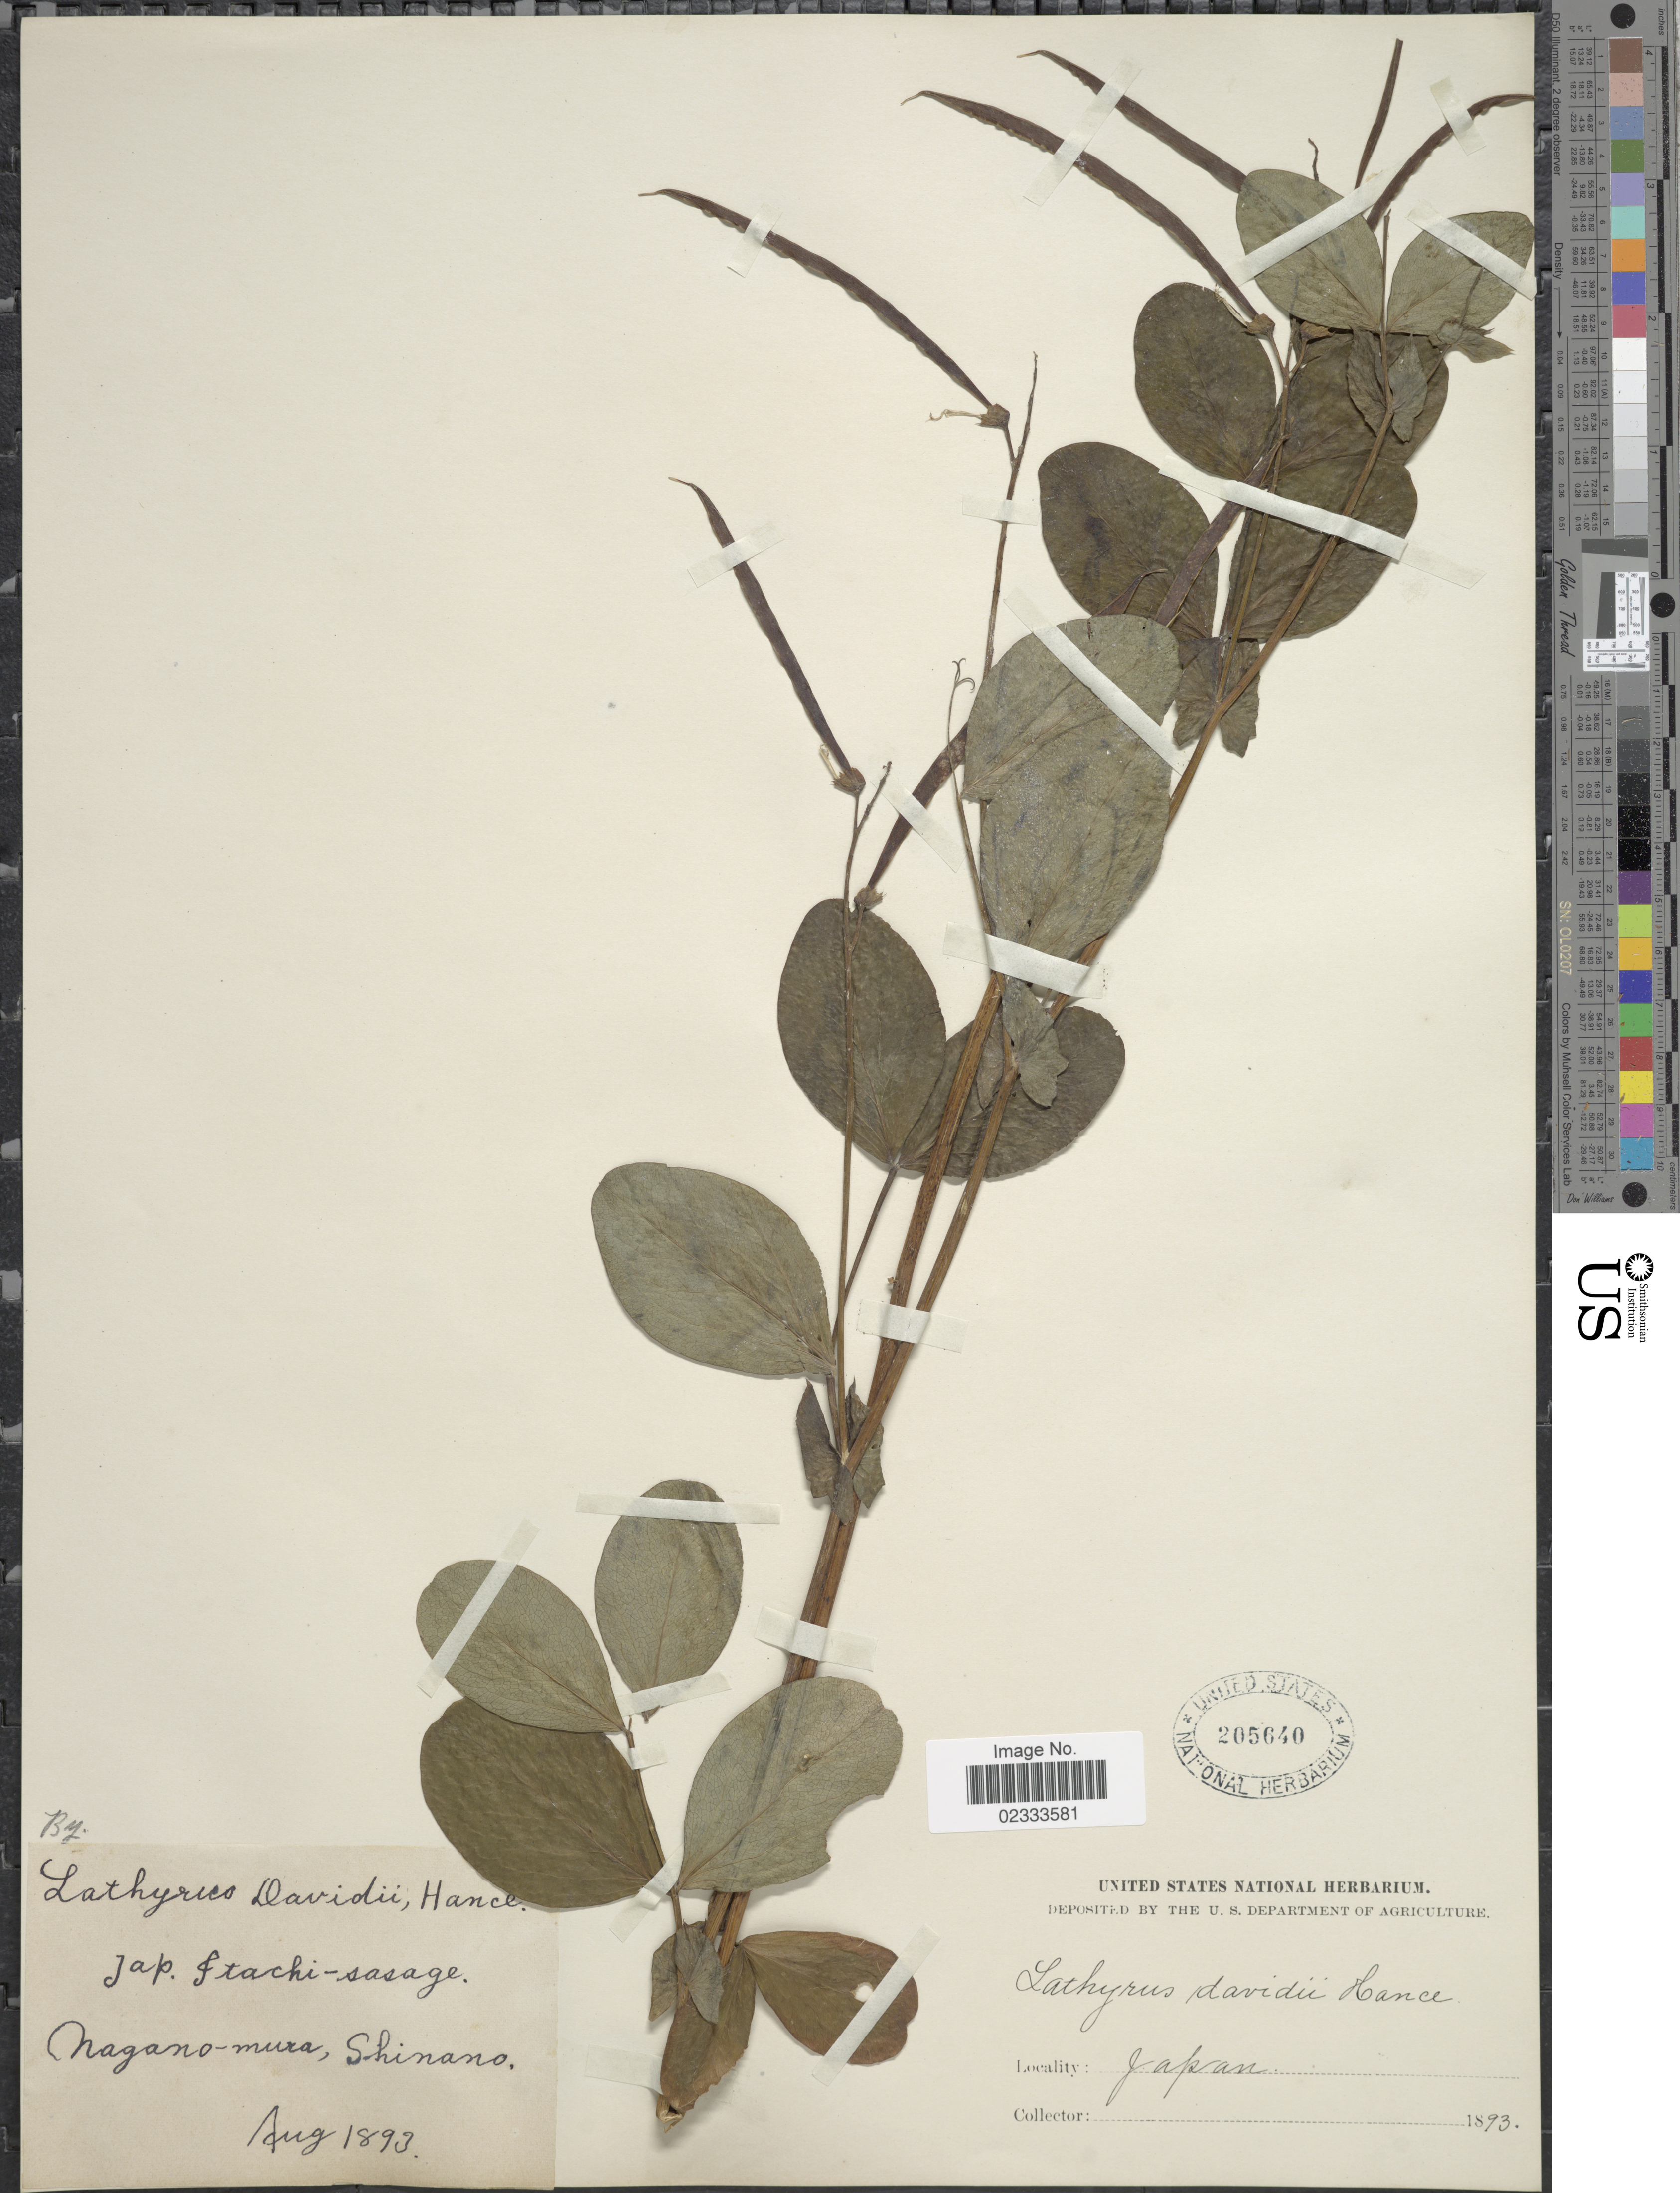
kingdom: Plantae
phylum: Tracheophyta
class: Magnoliopsida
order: Fabales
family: Fabaceae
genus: Lathyrus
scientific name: Lathyrus davidii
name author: Hance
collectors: ex herb. United States National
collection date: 1893-08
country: Japan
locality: Nagano-mura, Shinano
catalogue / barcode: US 205640